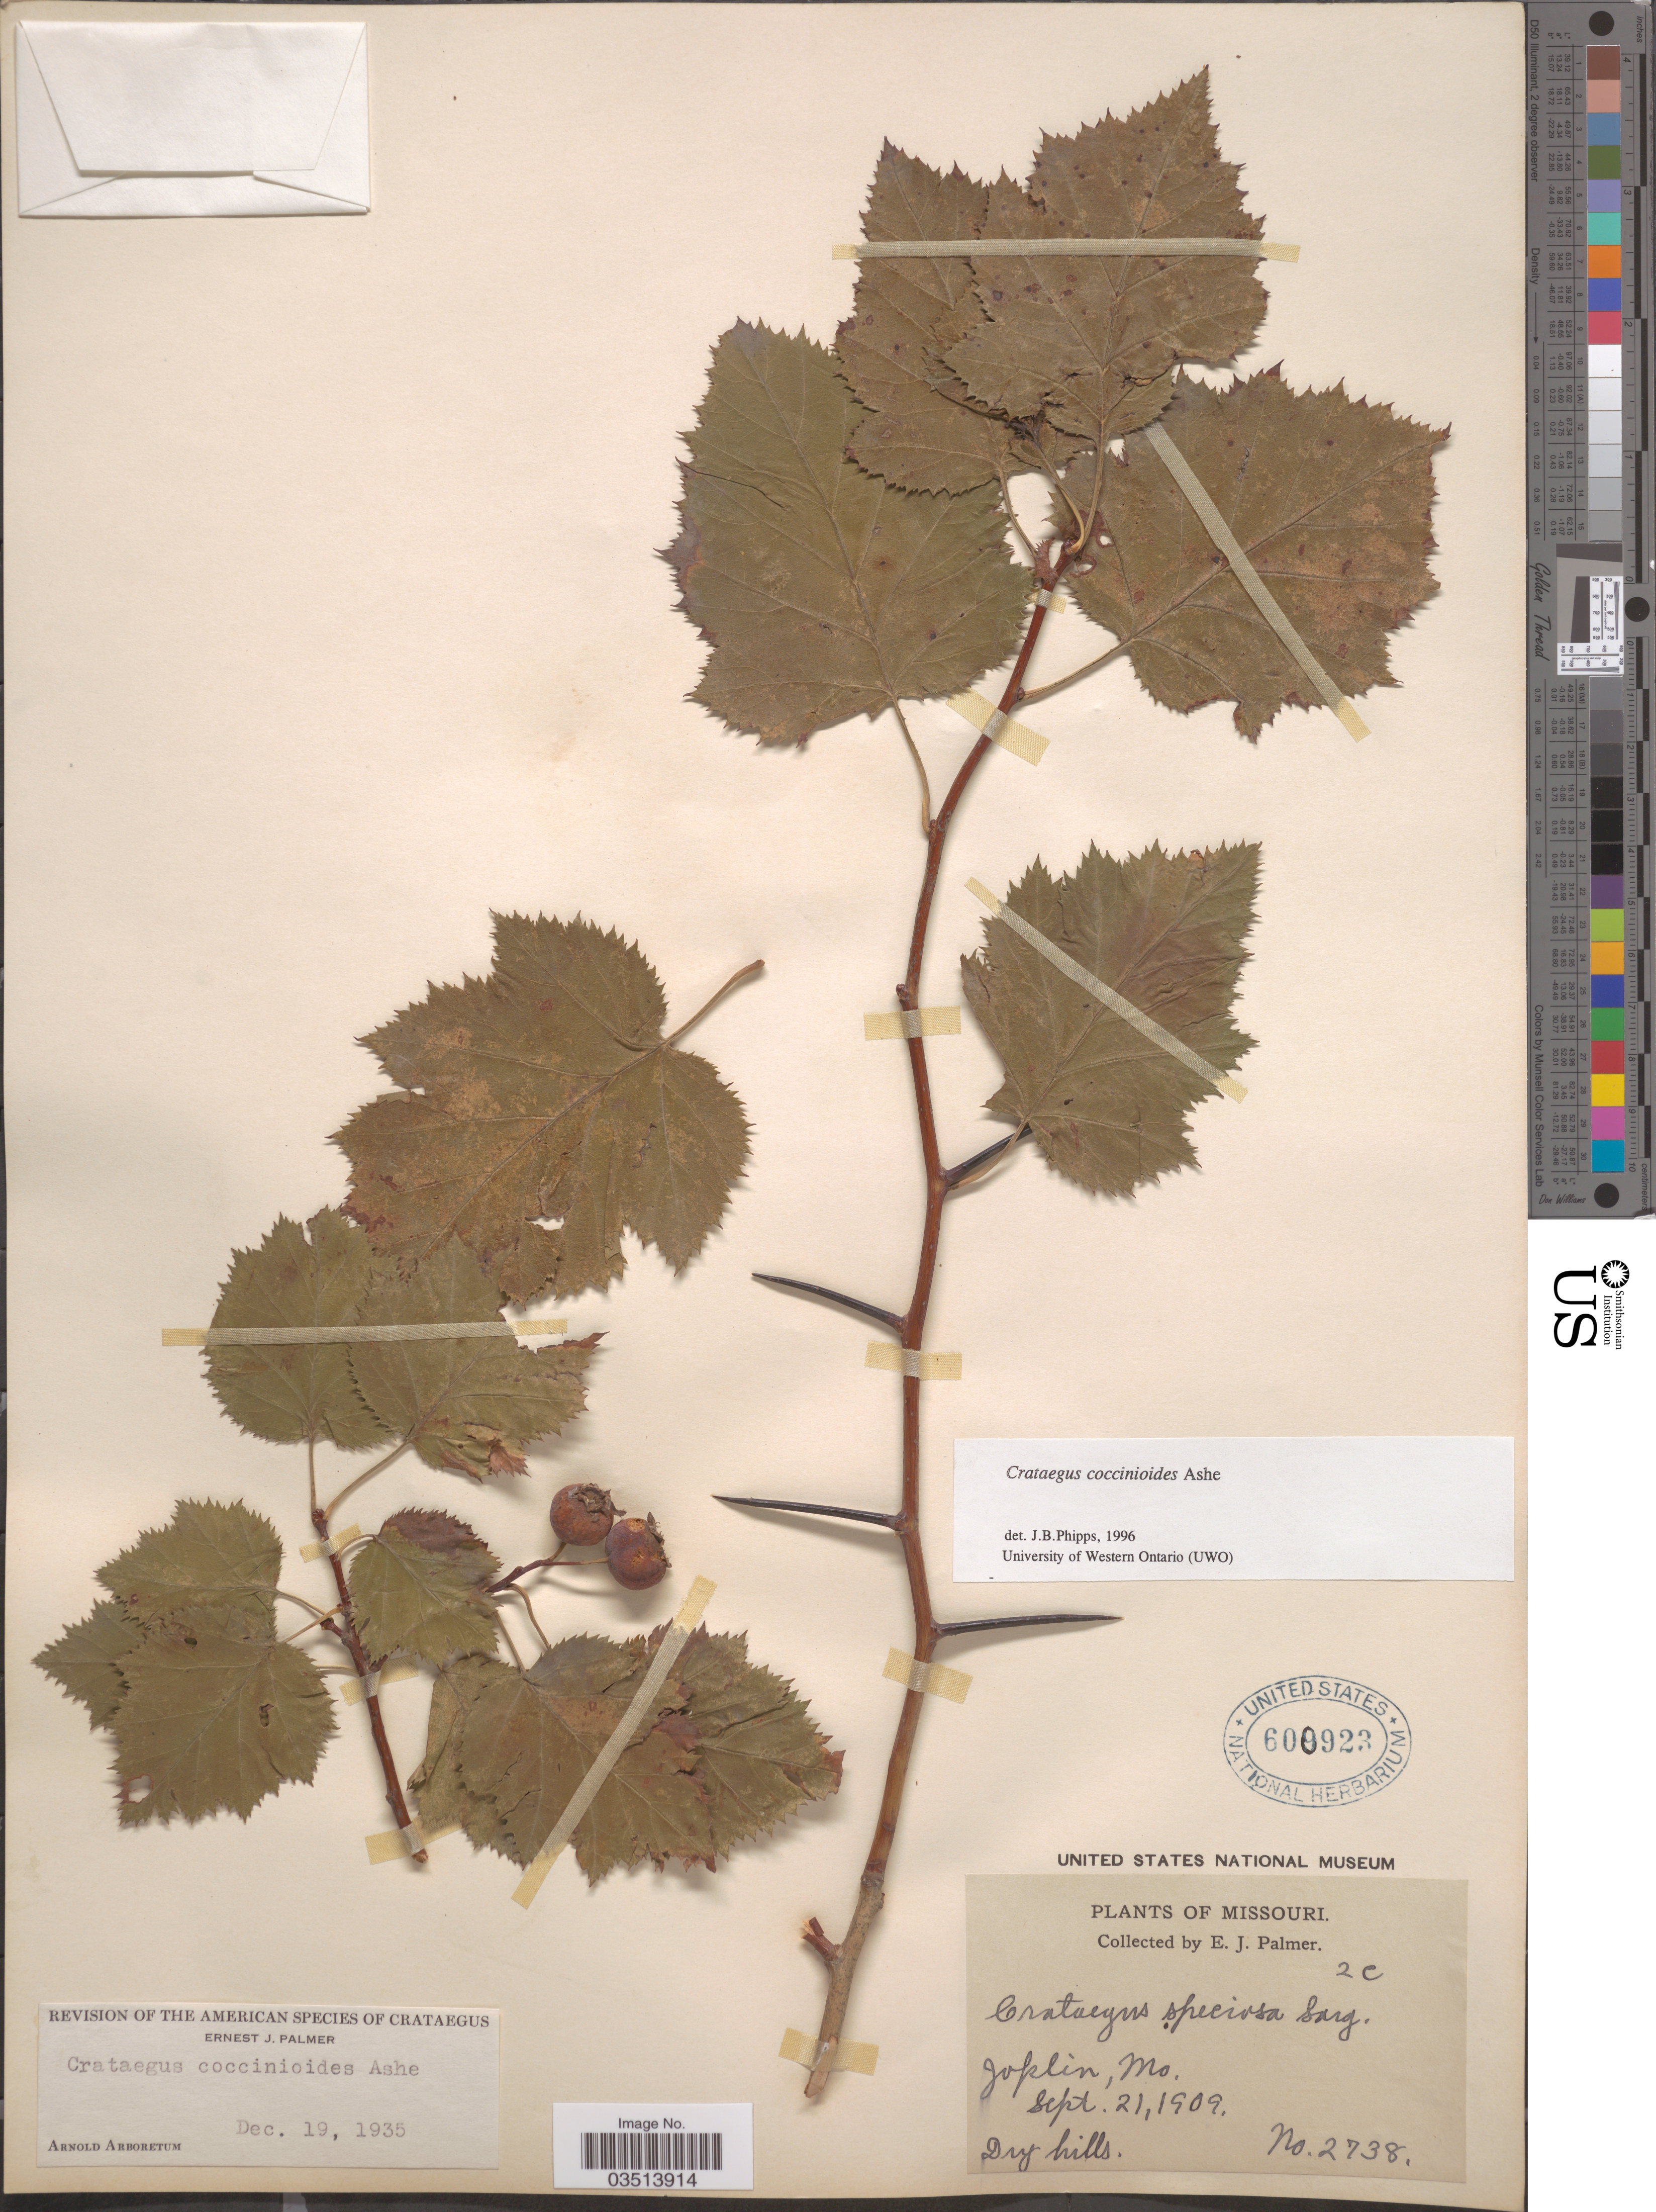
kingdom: Plantae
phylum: Tracheophyta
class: Magnoliopsida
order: Rosales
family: Rosaceae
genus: Crataegus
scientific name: Crataegus coccinioides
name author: Ashe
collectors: E. J. Palmer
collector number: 2738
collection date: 1909-09-21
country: United States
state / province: Missouri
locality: Joplin.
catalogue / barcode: US 600923